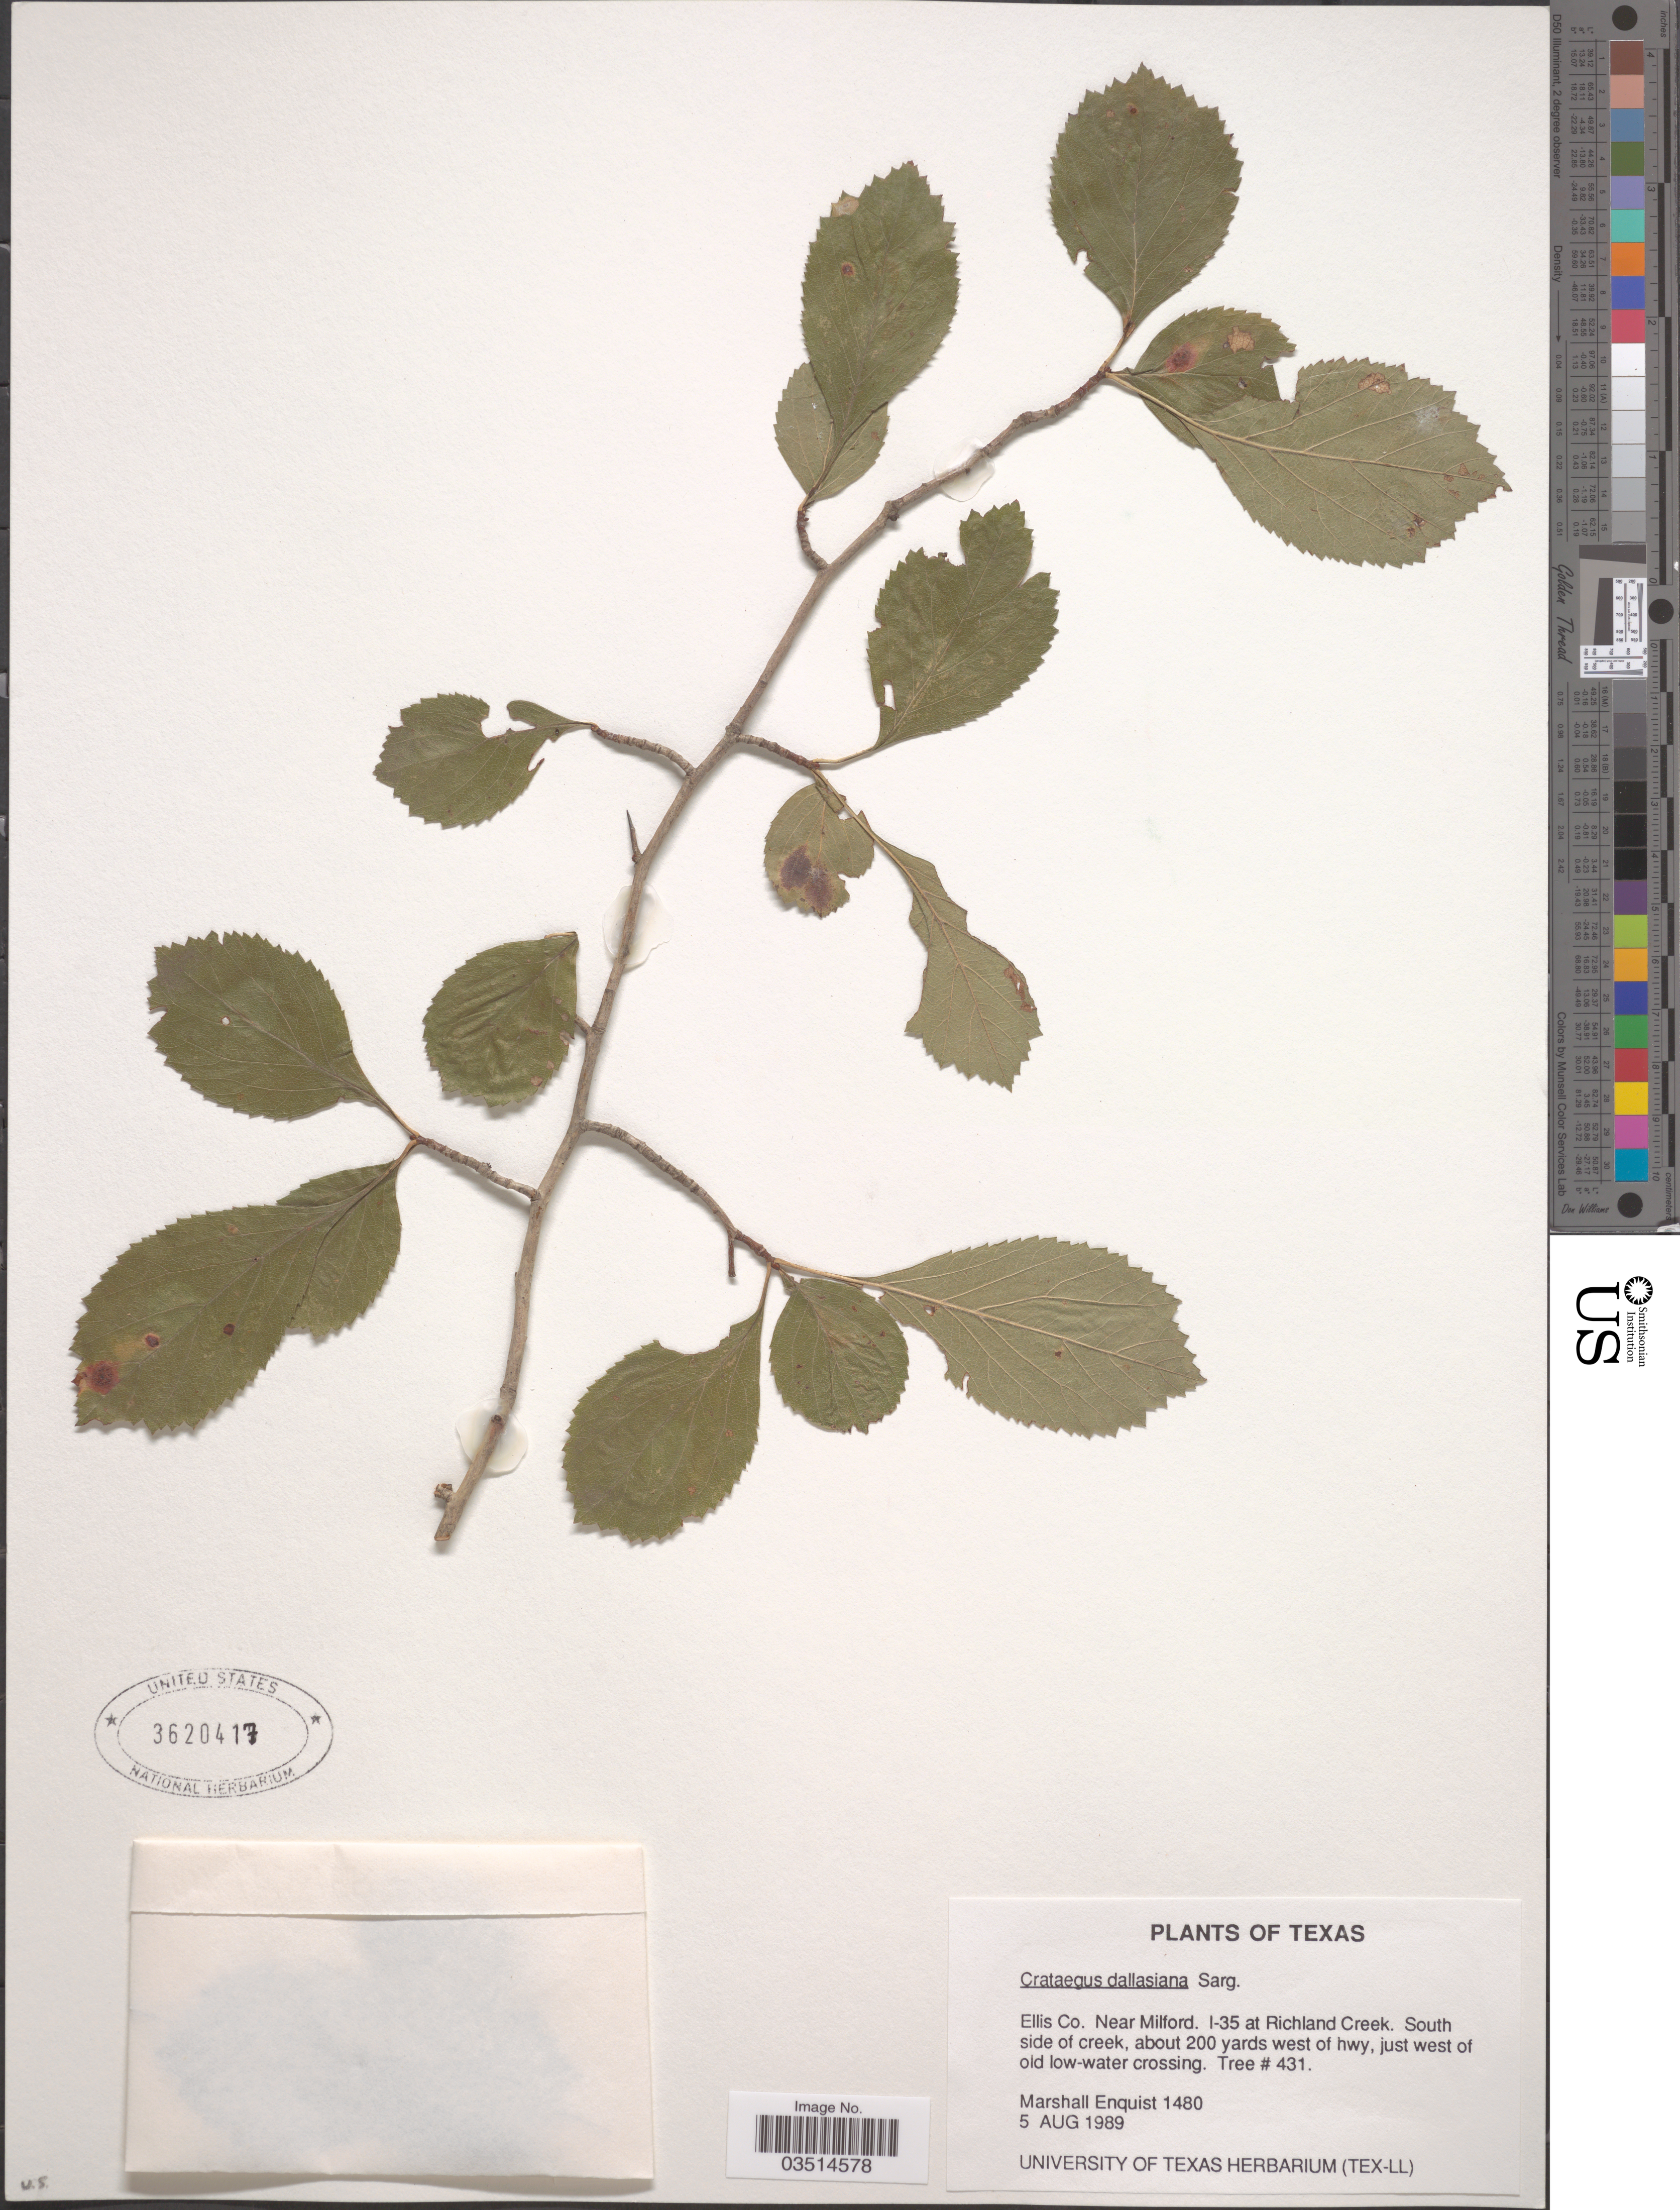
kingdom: Plantae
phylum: Tracheophyta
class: Magnoliopsida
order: Rosales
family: Rosaceae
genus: Crataegus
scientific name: Crataegus dallasiana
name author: Sarg.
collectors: M. Enquist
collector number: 1480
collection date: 1989-08-05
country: United States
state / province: Texas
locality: Ellis Co. Near Milford. I-35 at Richland Creek. South side of creek, about 200 yards west of hwy, just west of old low-water crossing.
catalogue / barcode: US 3620417